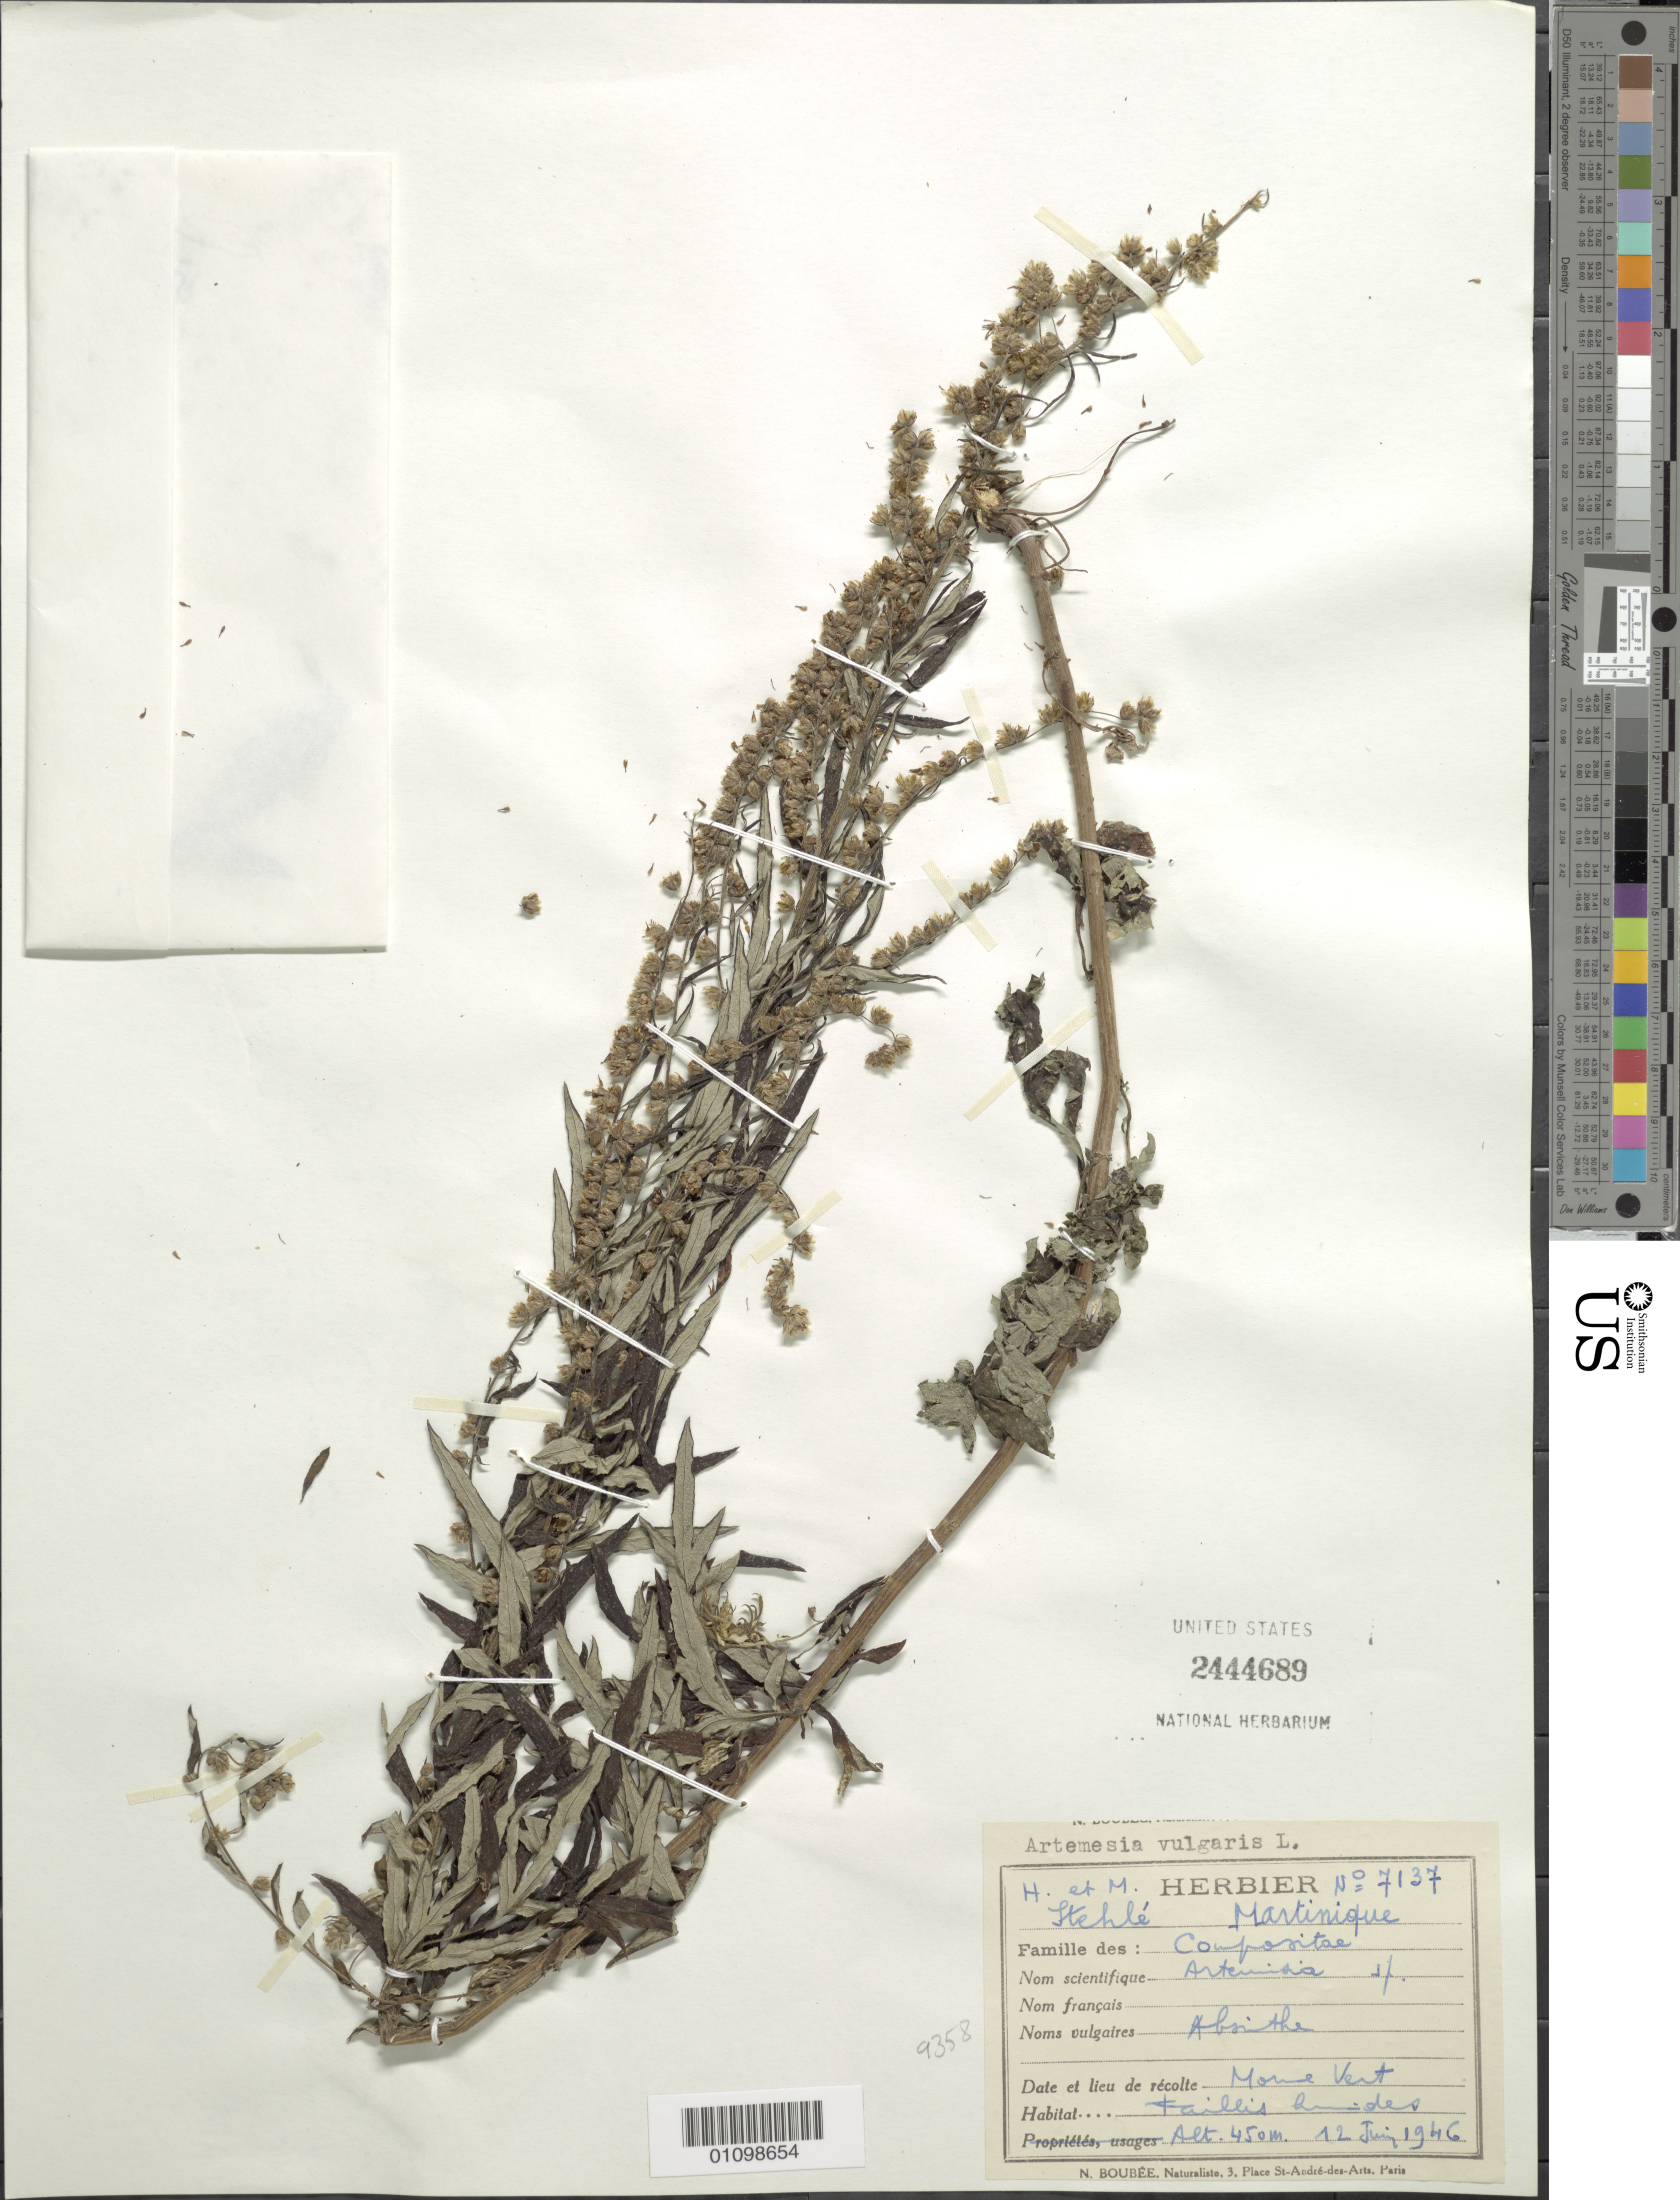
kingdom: Plantae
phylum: Tracheophyta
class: Magnoliopsida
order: Asterales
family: Asteraceae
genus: Artemisia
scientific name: Artemisia vulgaris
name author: L.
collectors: H. Stehlé & M. Stehlé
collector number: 7137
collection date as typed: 12 Jul 1946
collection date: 1946-07-12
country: Martinique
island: Martinique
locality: Morne Vert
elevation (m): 450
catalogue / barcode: US 244689